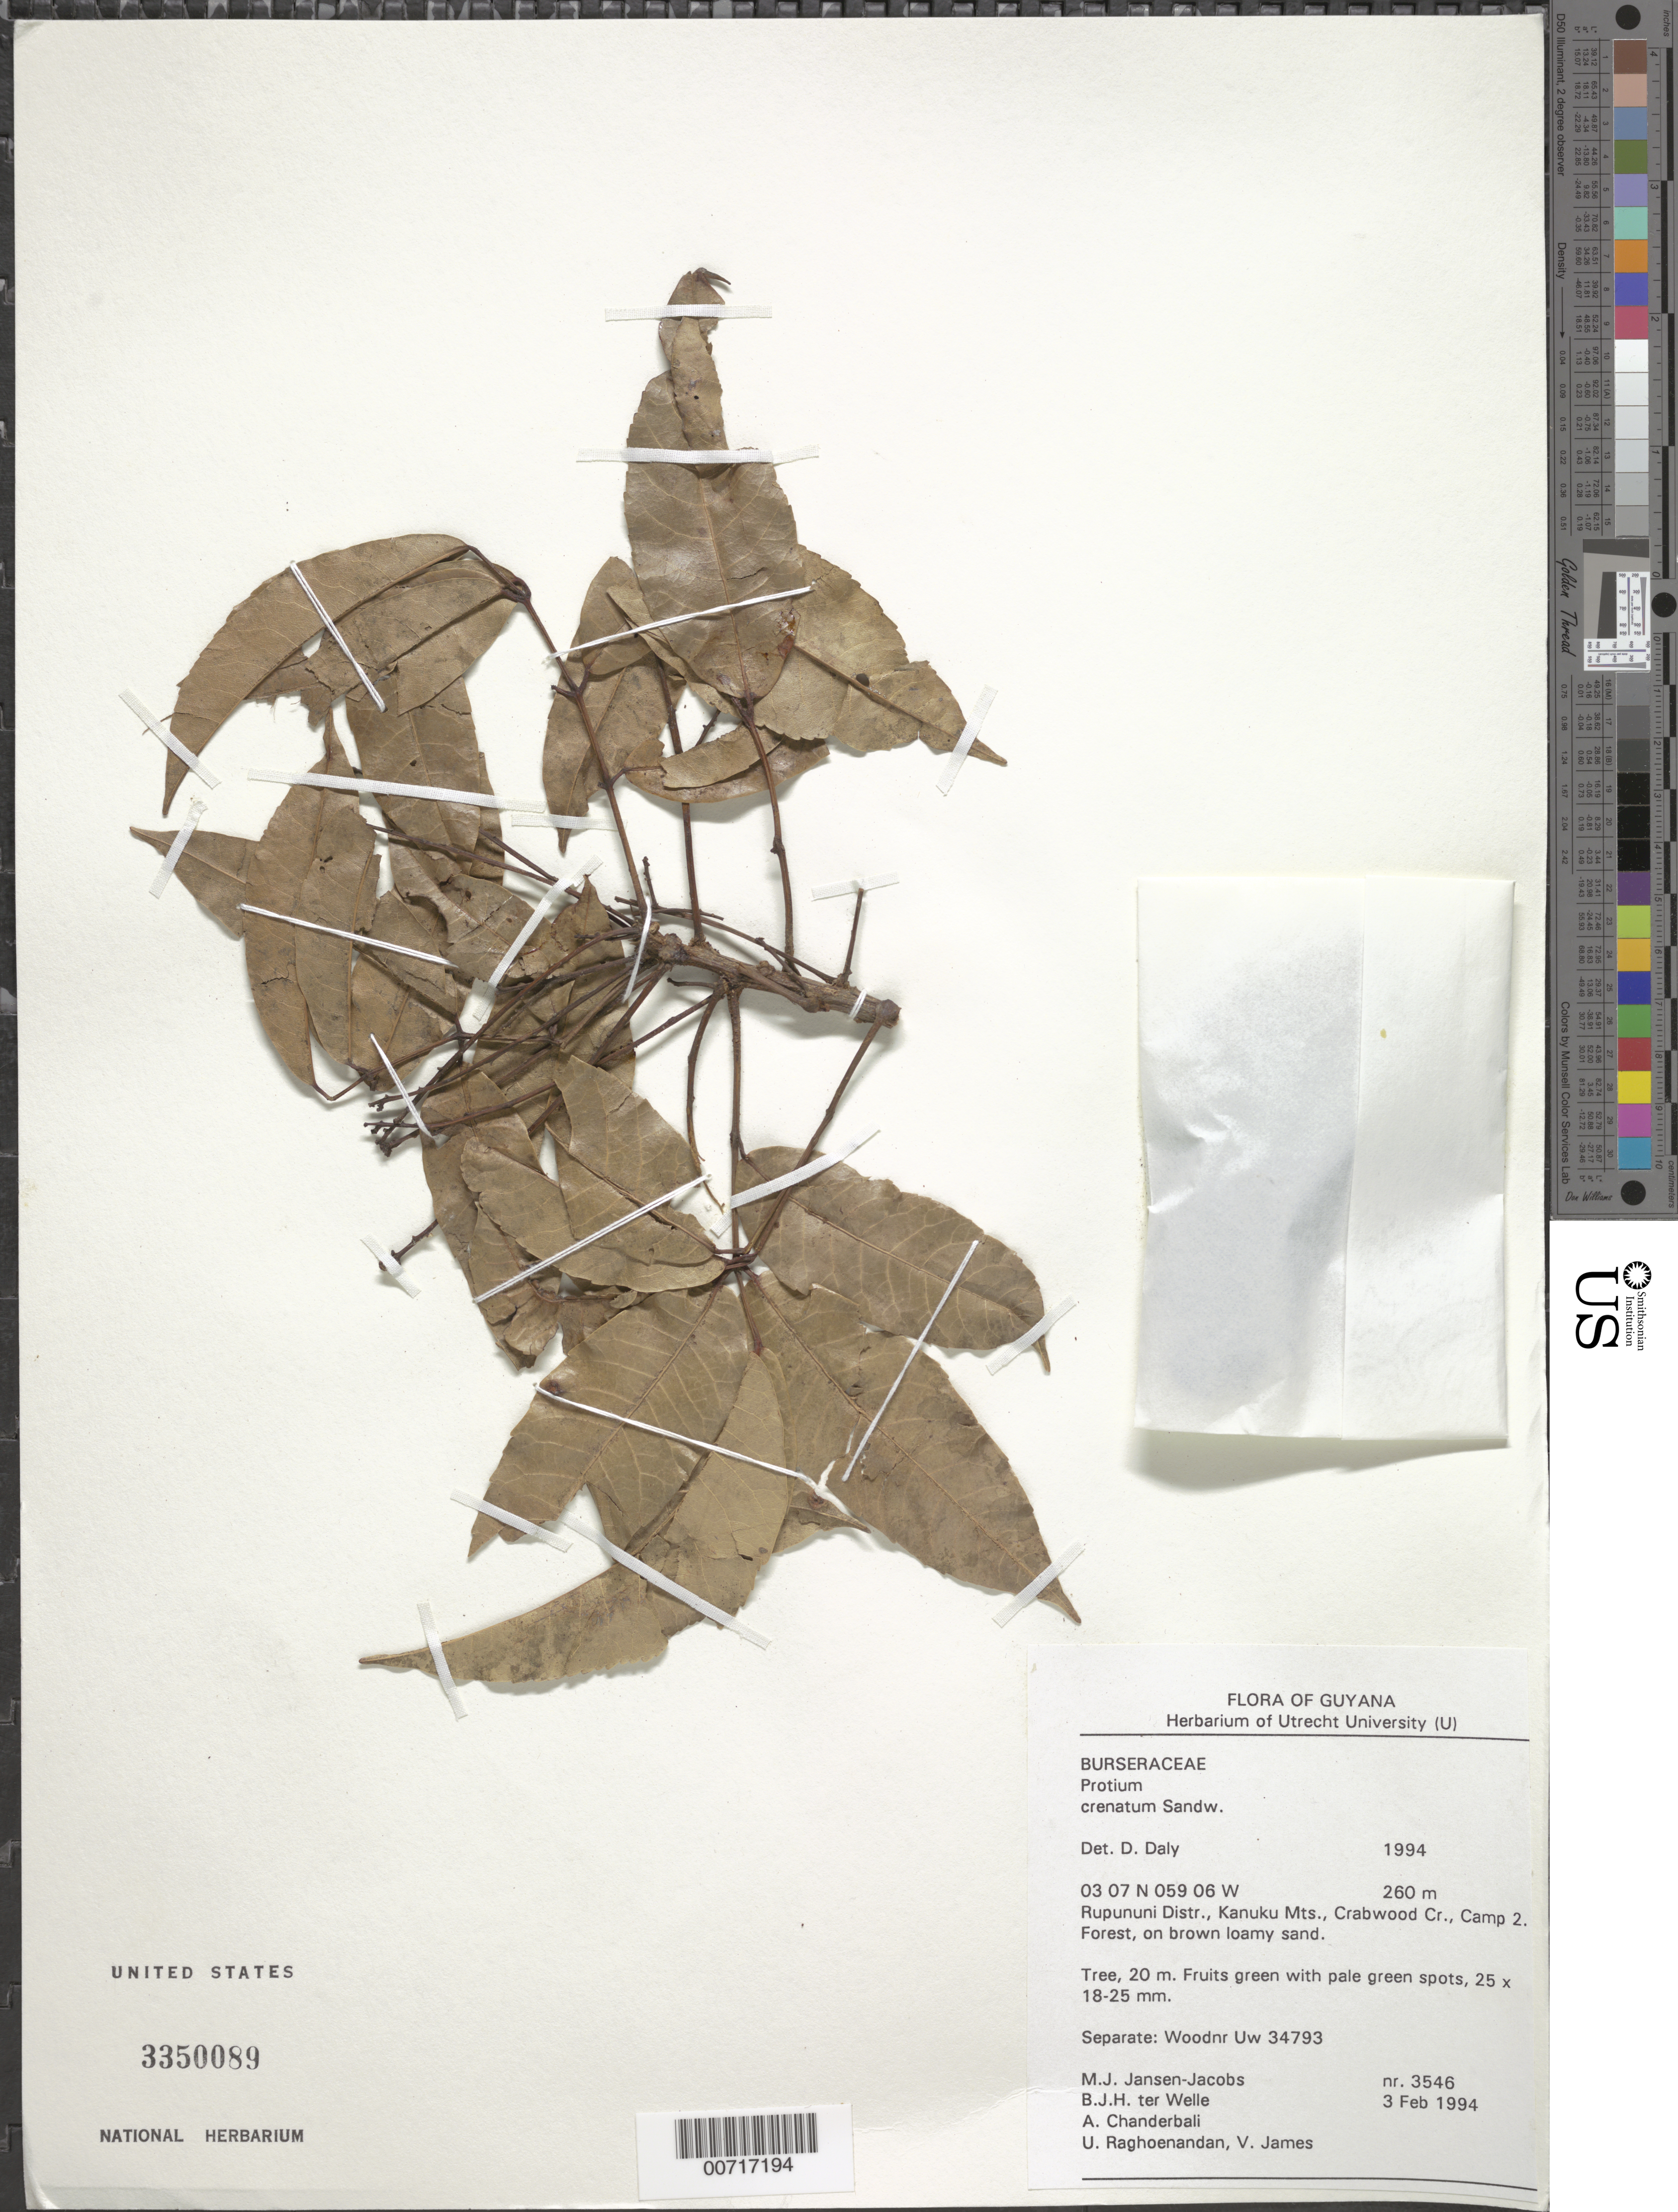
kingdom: Plantae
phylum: Tracheophyta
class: Magnoliopsida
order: Sapindales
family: Burseraceae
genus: Protium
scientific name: Protium crenatum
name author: Sandwith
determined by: Daly, D. C.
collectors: M. J. Jansen-Jacobs, B. Welle, A. S. Chanderbali, U. Raghoenandan & V. James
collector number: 3546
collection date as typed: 3-Feb-94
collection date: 1994-02-03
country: Guyana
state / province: U. Takutu-U. Essequibo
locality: Crabwood Cr., Camp 2, Kanuku Mts., Rupununi District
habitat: Forest on brown loamy sand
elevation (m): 260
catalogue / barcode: US 3350089